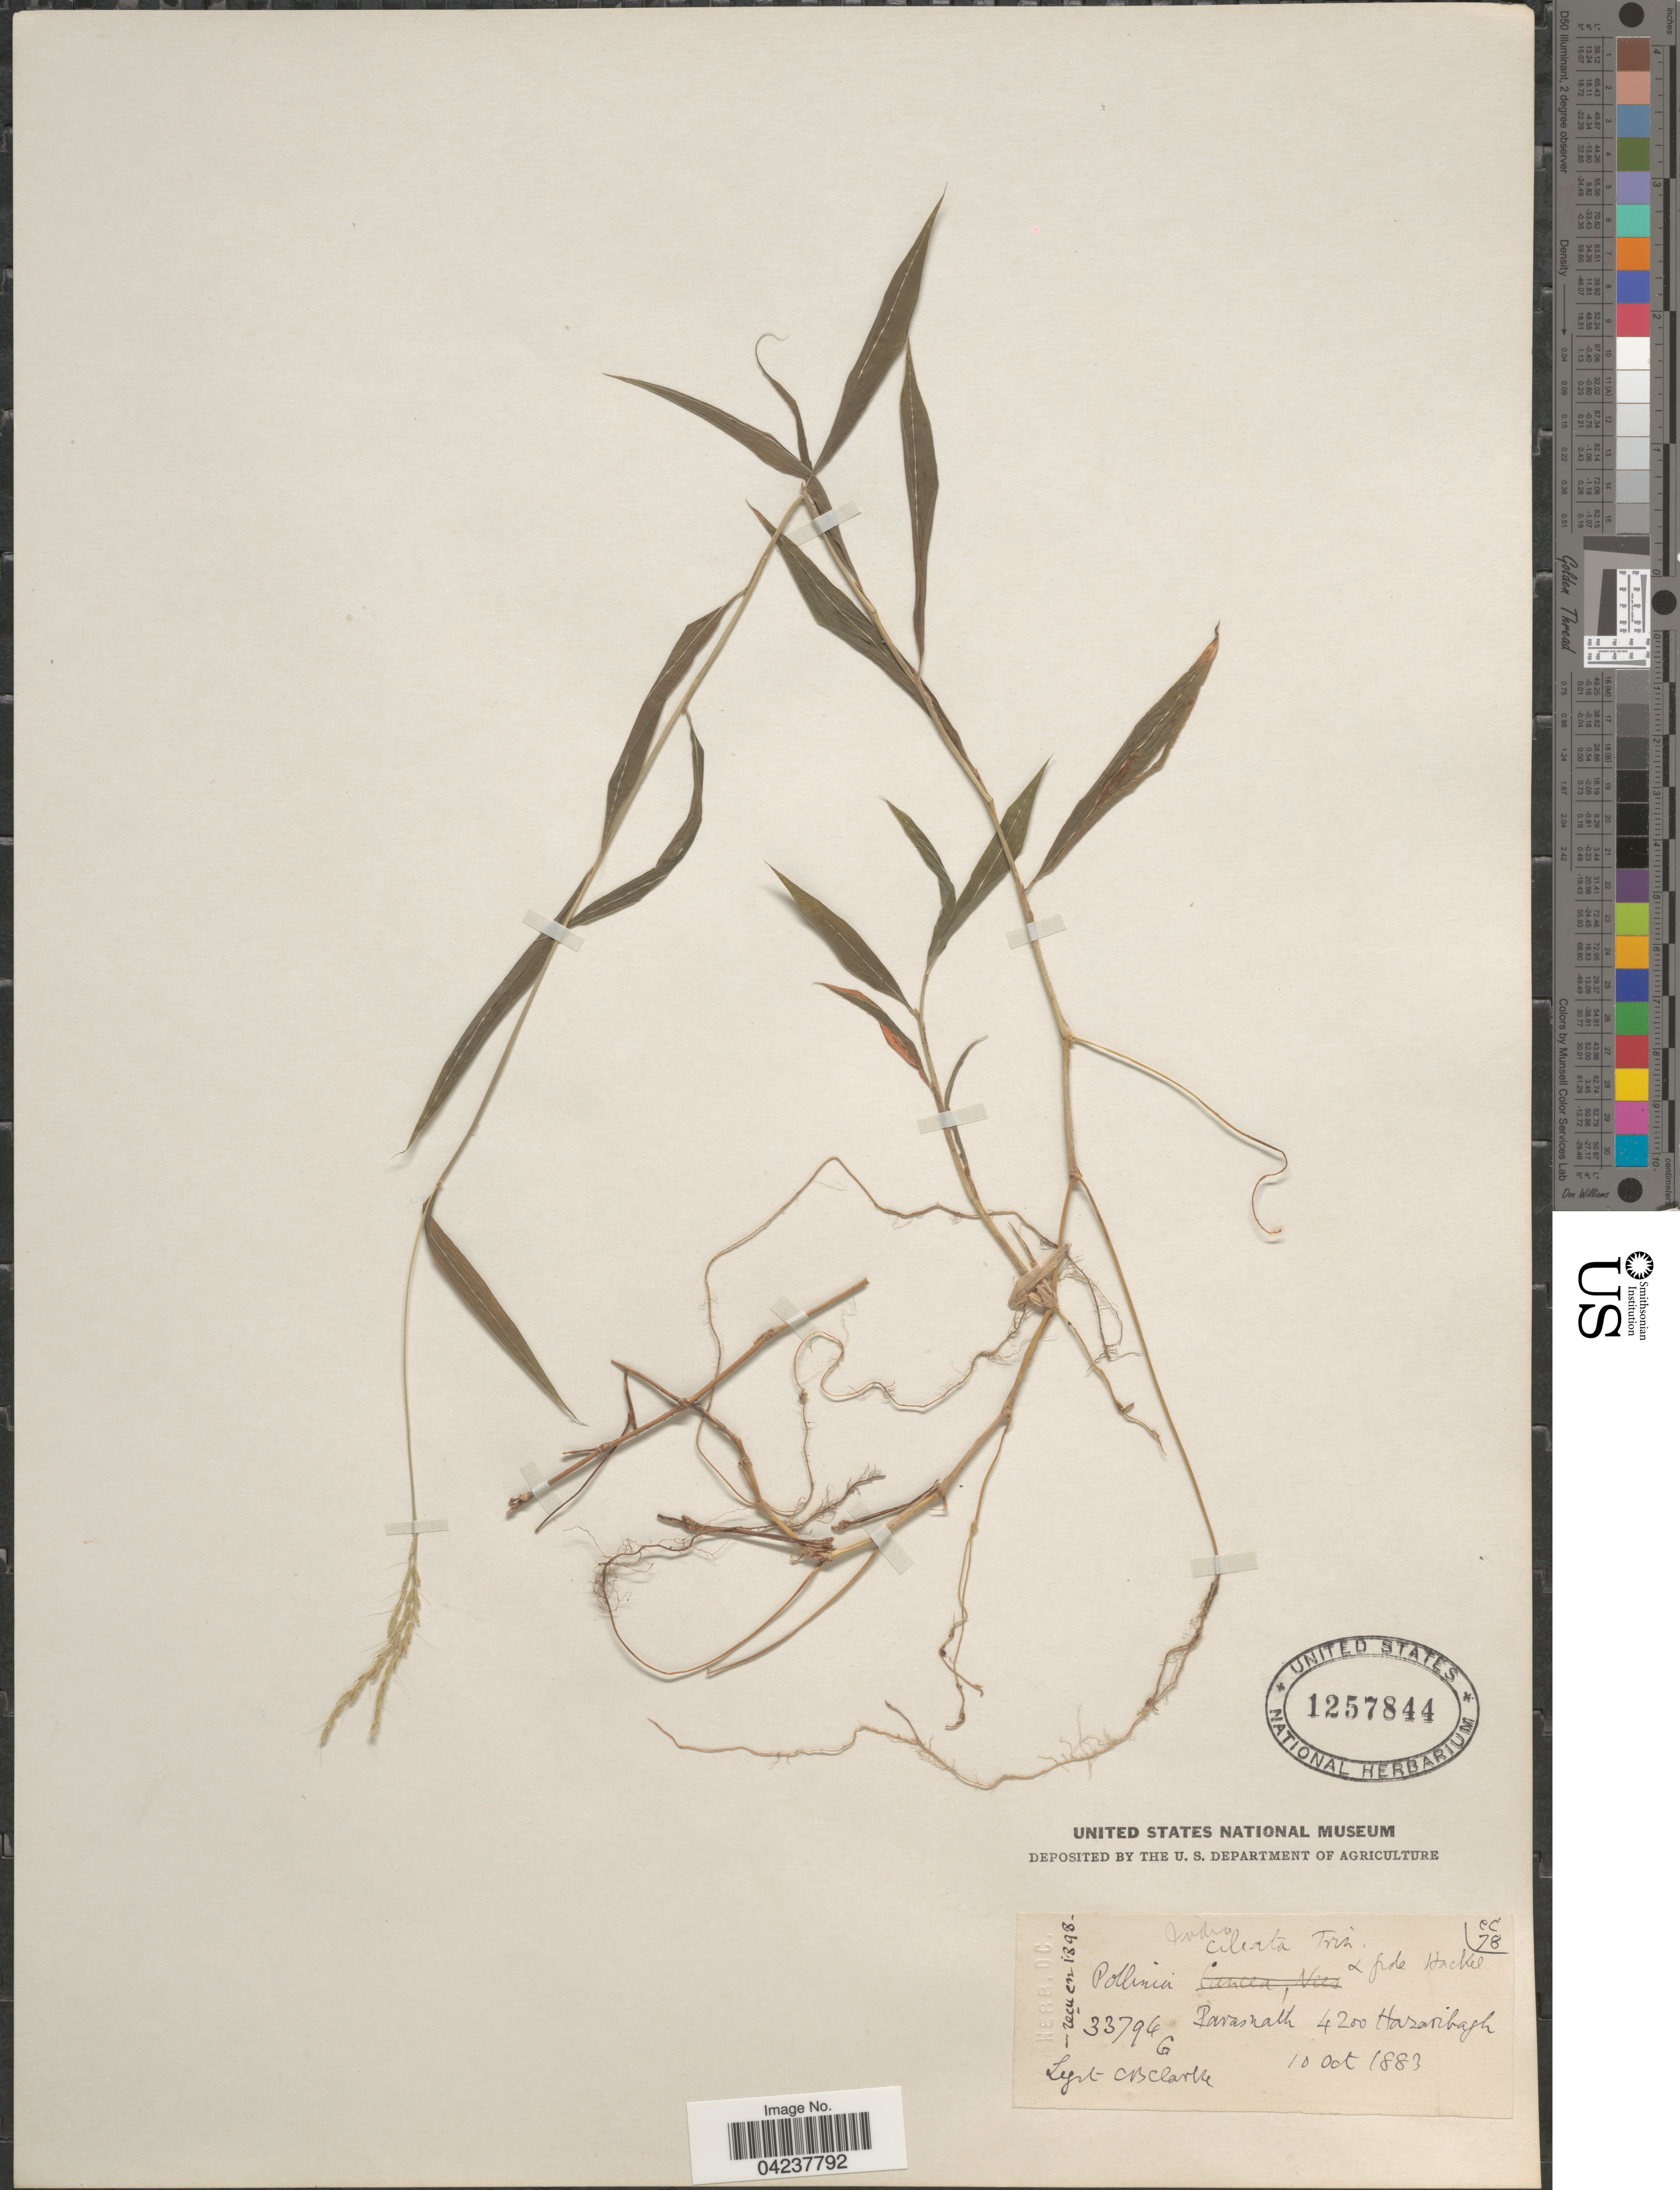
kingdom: Plantae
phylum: Tracheophyta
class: Liliopsida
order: Poales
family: Poaceae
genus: Microstegium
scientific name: Microstegium ciliatum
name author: (Trin.) A. Camus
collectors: C. B. Clarke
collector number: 33794G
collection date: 1883-10-10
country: India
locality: Parasnath. Hazaribagh.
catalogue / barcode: US 1257844